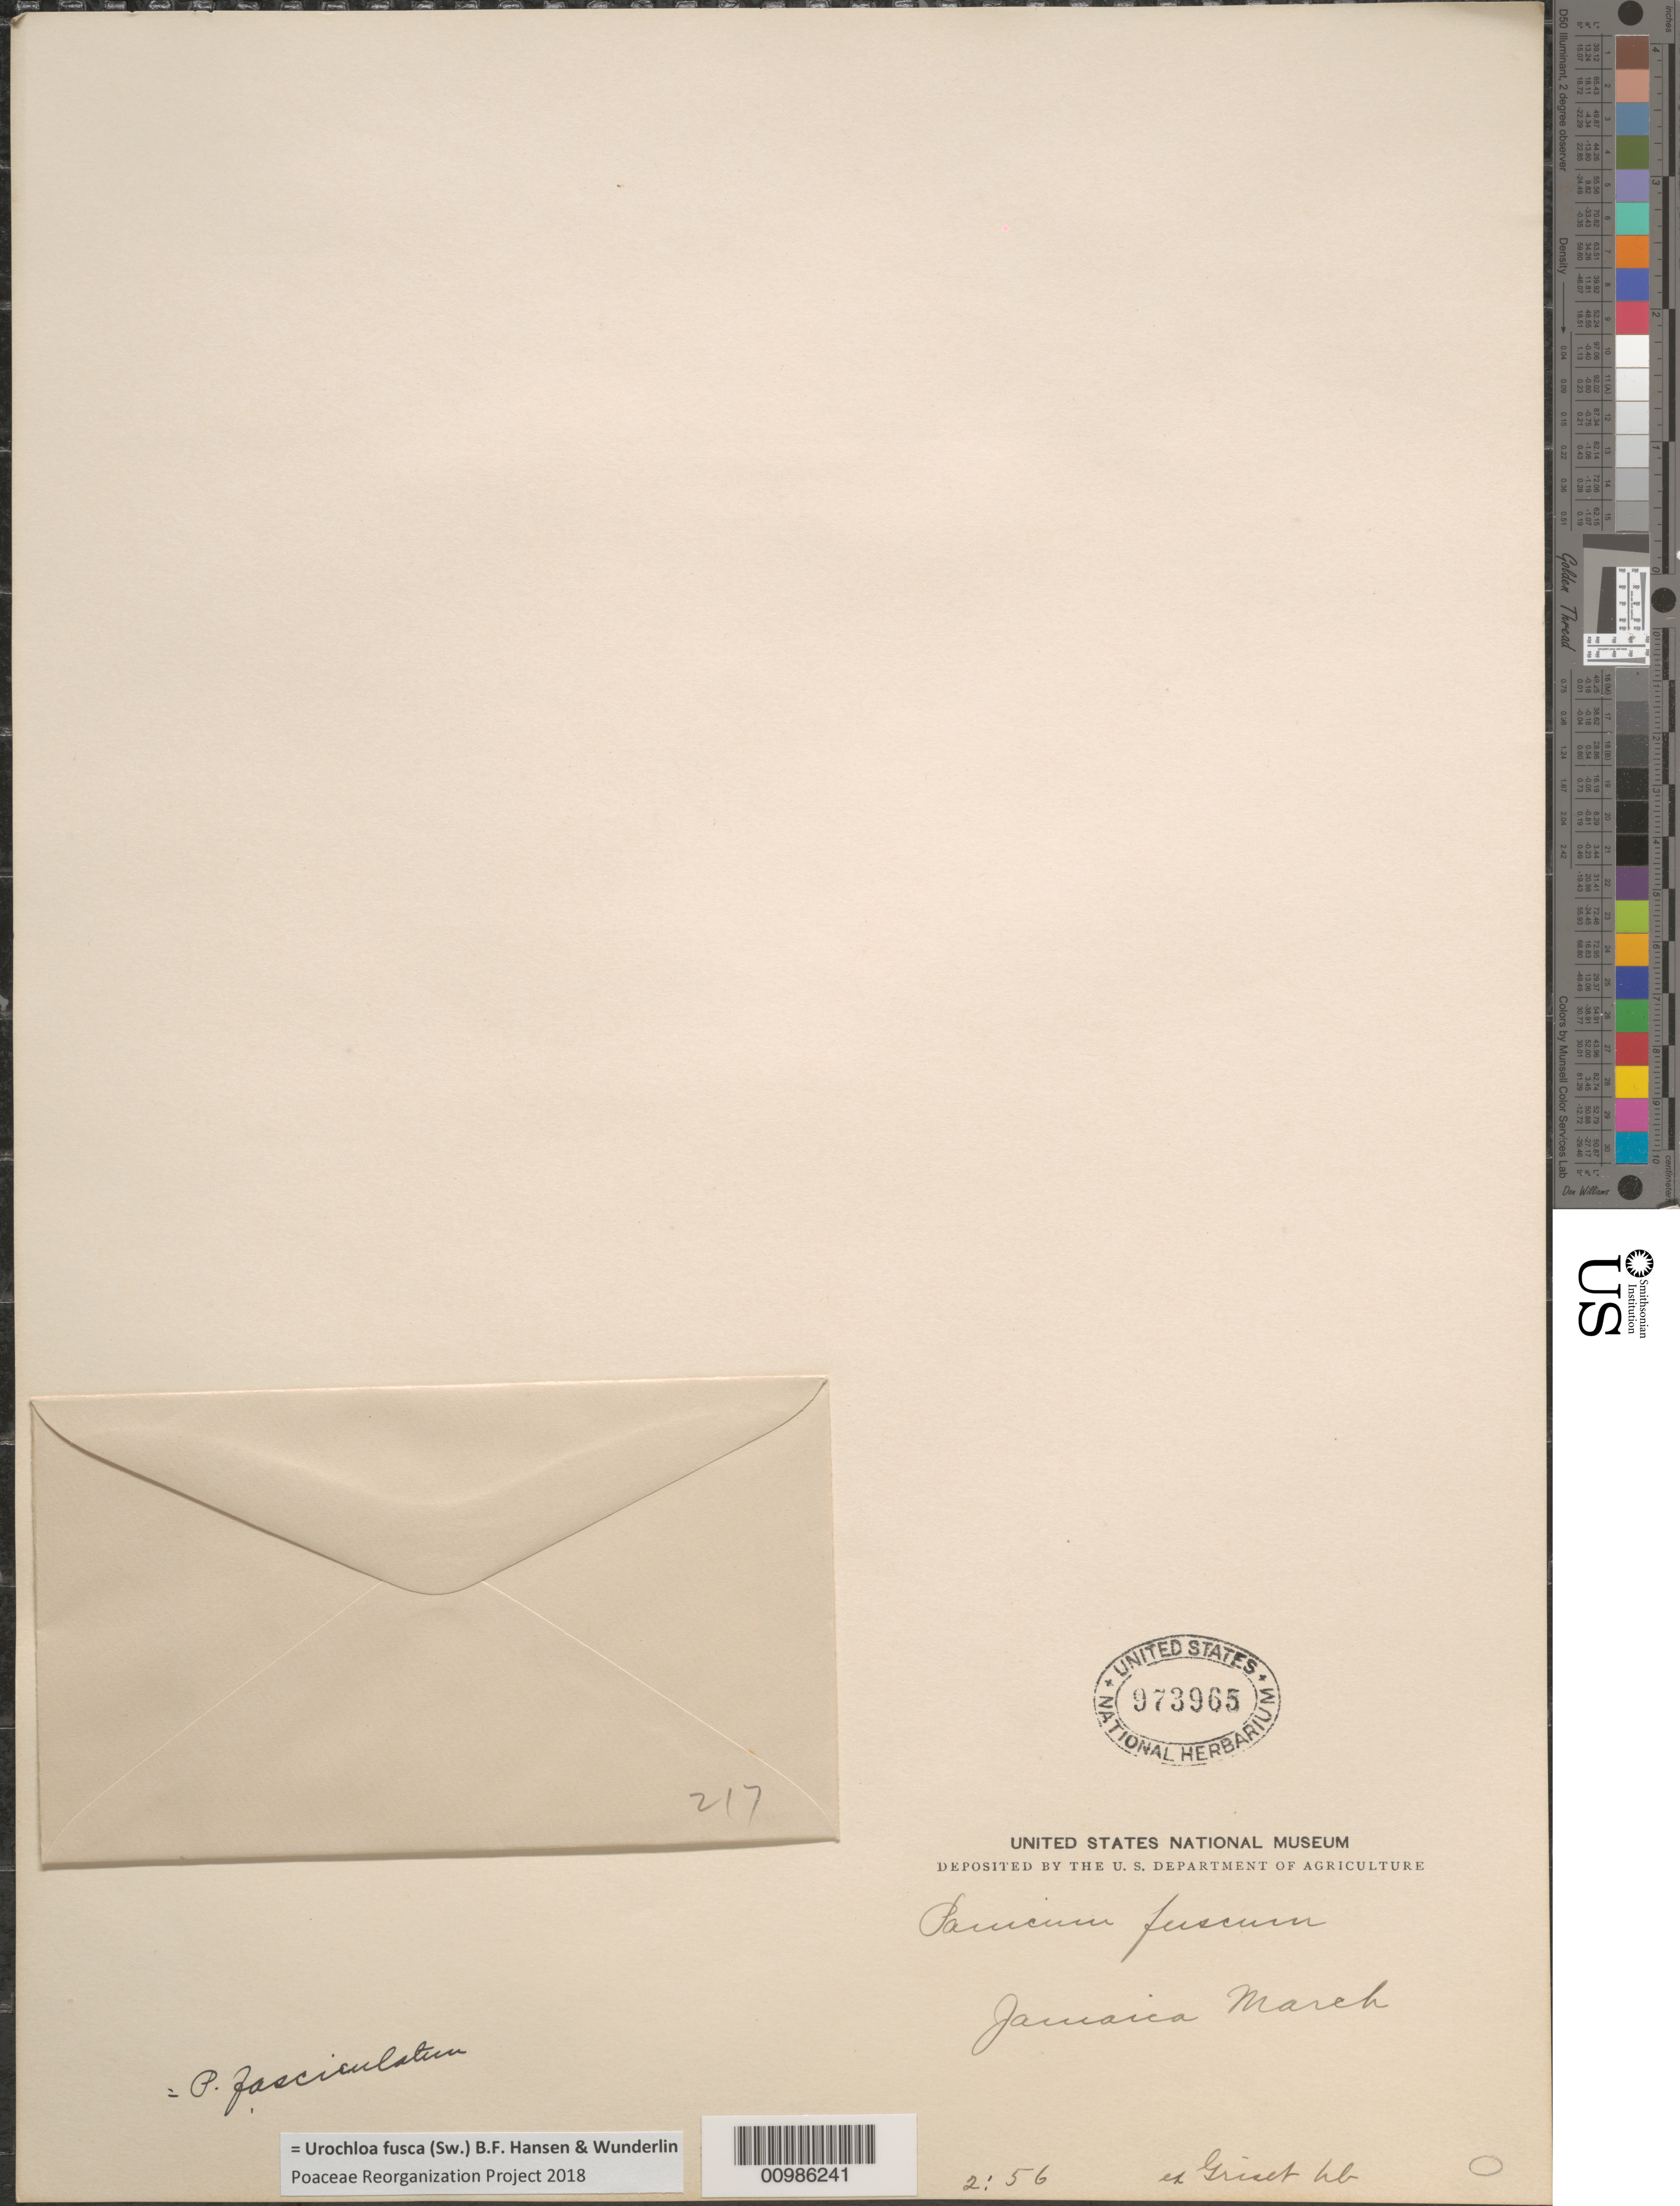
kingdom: Plantae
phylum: Tracheophyta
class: Liliopsida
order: Poales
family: Poaceae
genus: Brachiaria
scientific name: Brachiaria fasciculata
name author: (Sw.) Parodi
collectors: -. March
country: Jamaica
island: Jamaica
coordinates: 0 N, 0 E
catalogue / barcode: US 973965